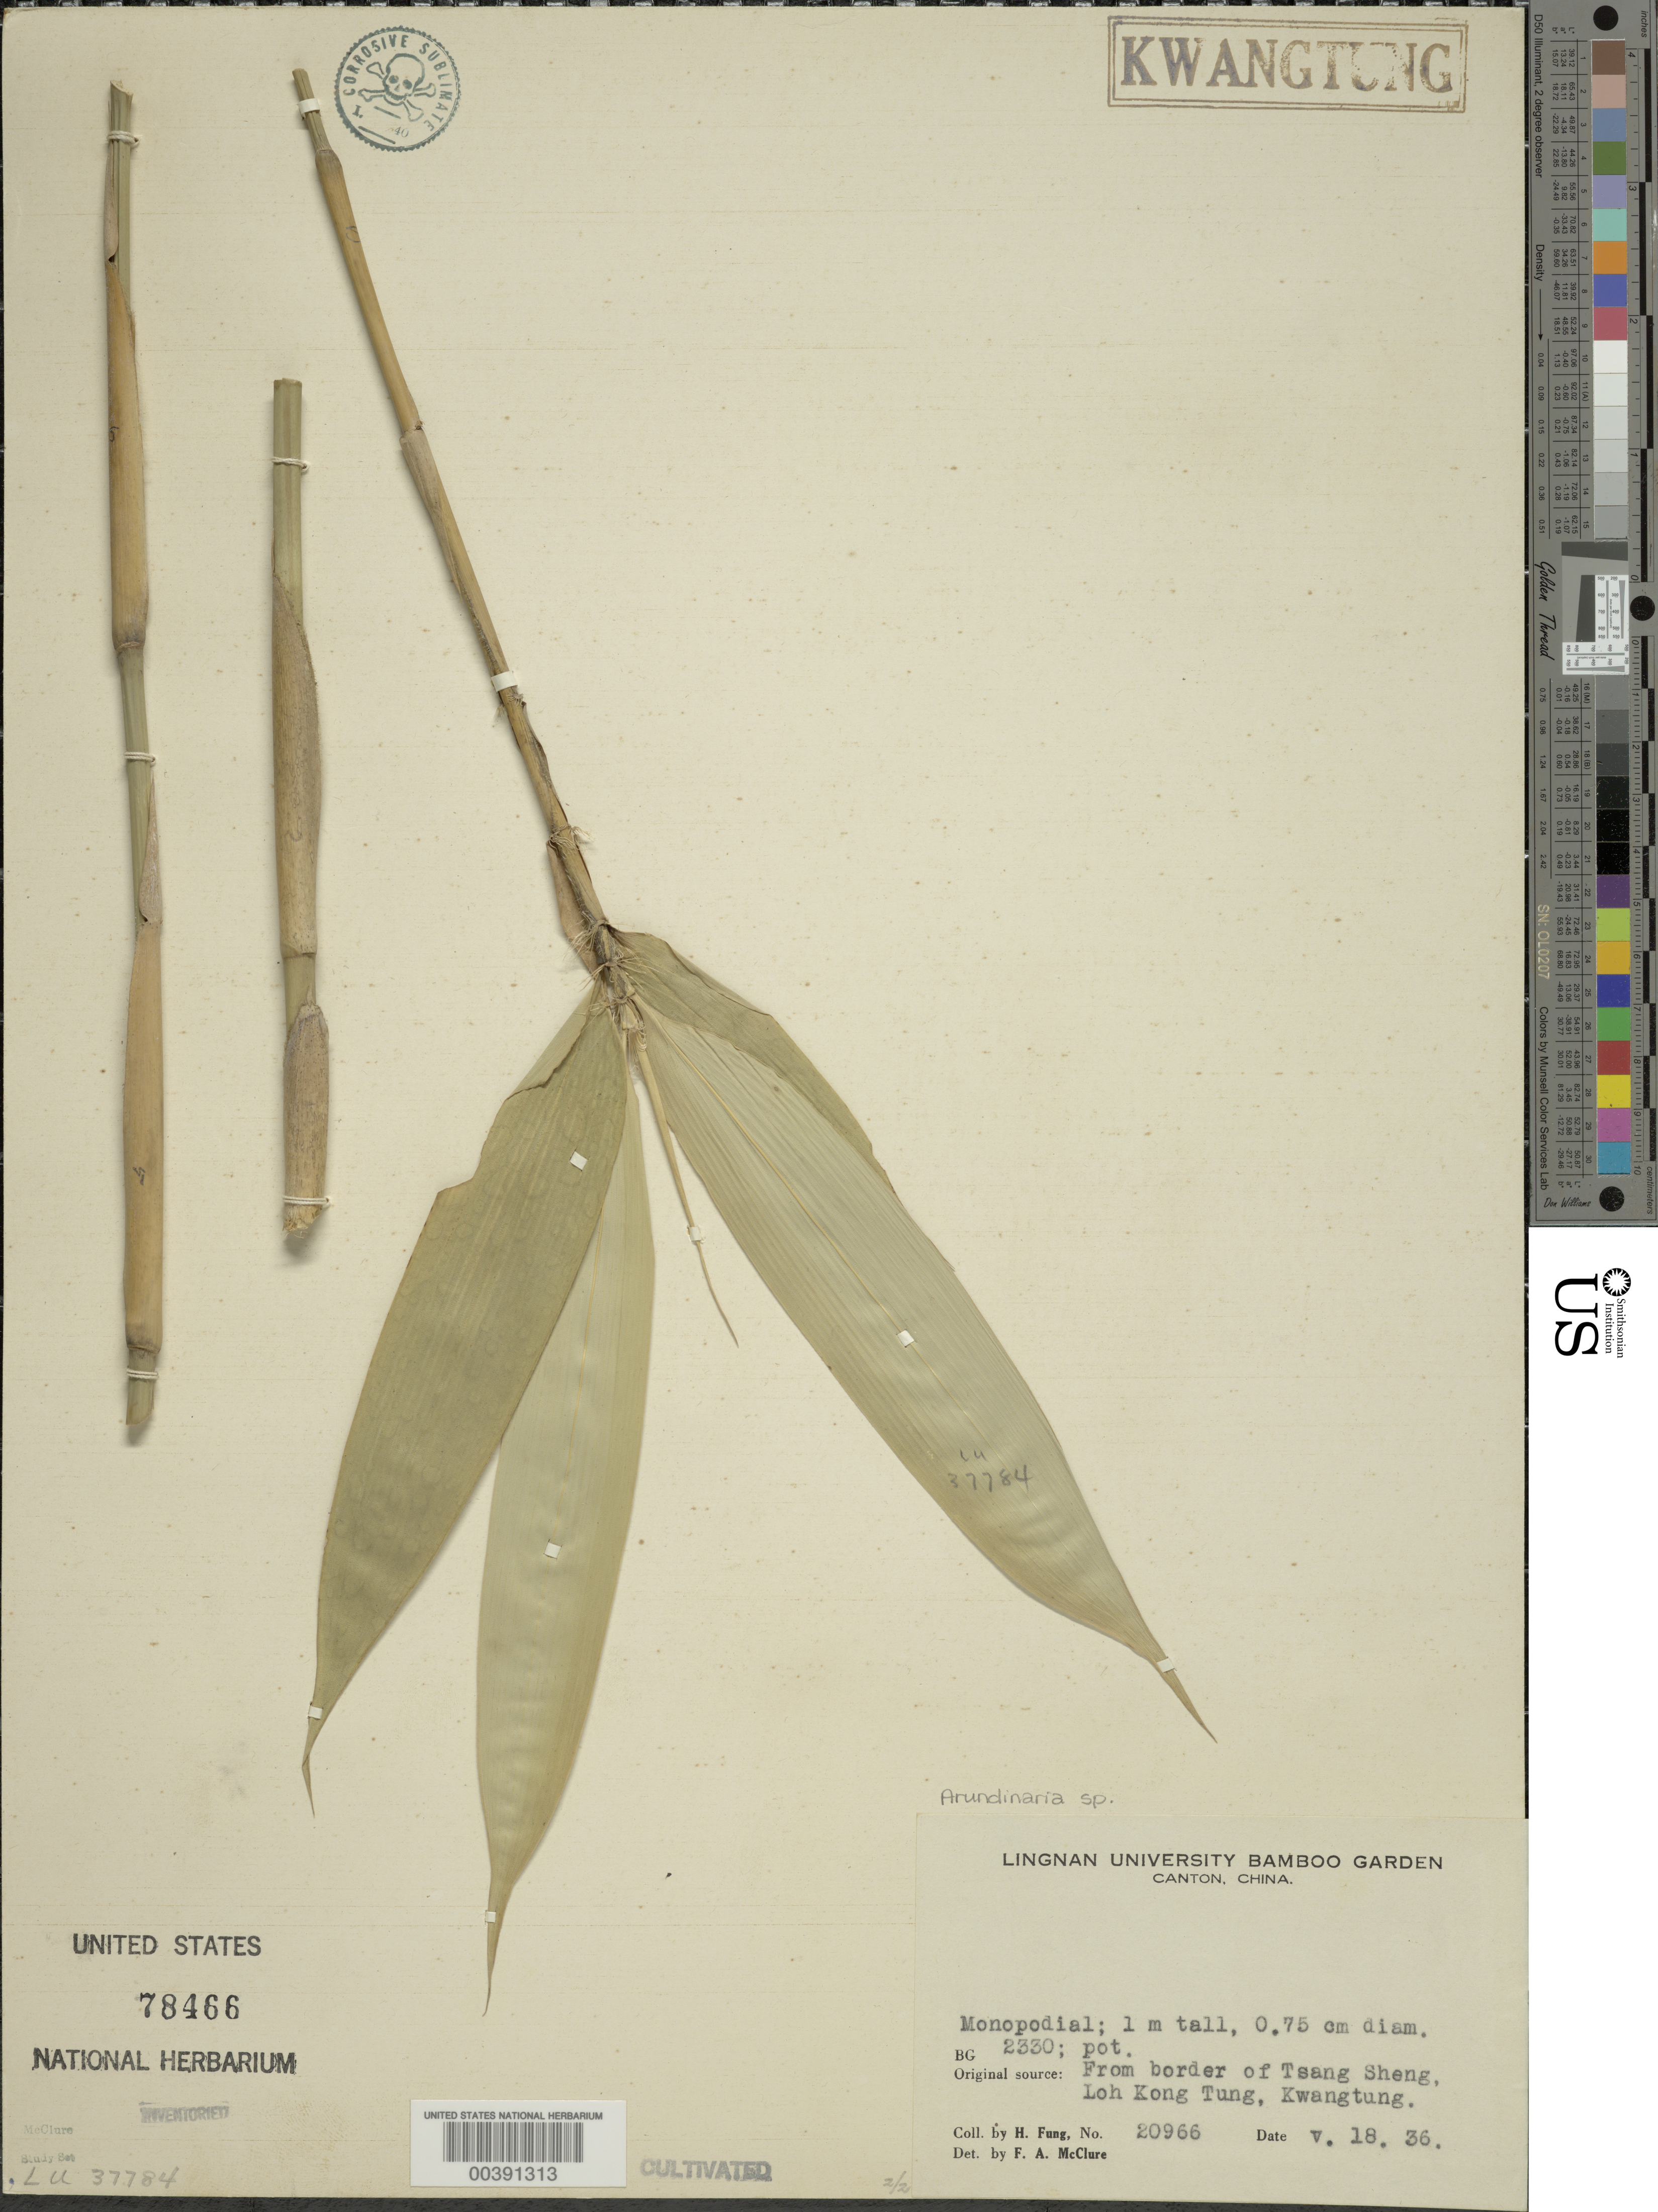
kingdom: Plantae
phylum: Tracheophyta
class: Liliopsida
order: Poales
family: Poaceae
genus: Arundinaria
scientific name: Arundinaria sp.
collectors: H. L. Fung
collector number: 20966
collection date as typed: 18 May 1936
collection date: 1936-05-18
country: China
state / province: Guangdong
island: Honam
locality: Lingnan University Bamboo Garden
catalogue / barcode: US 78466